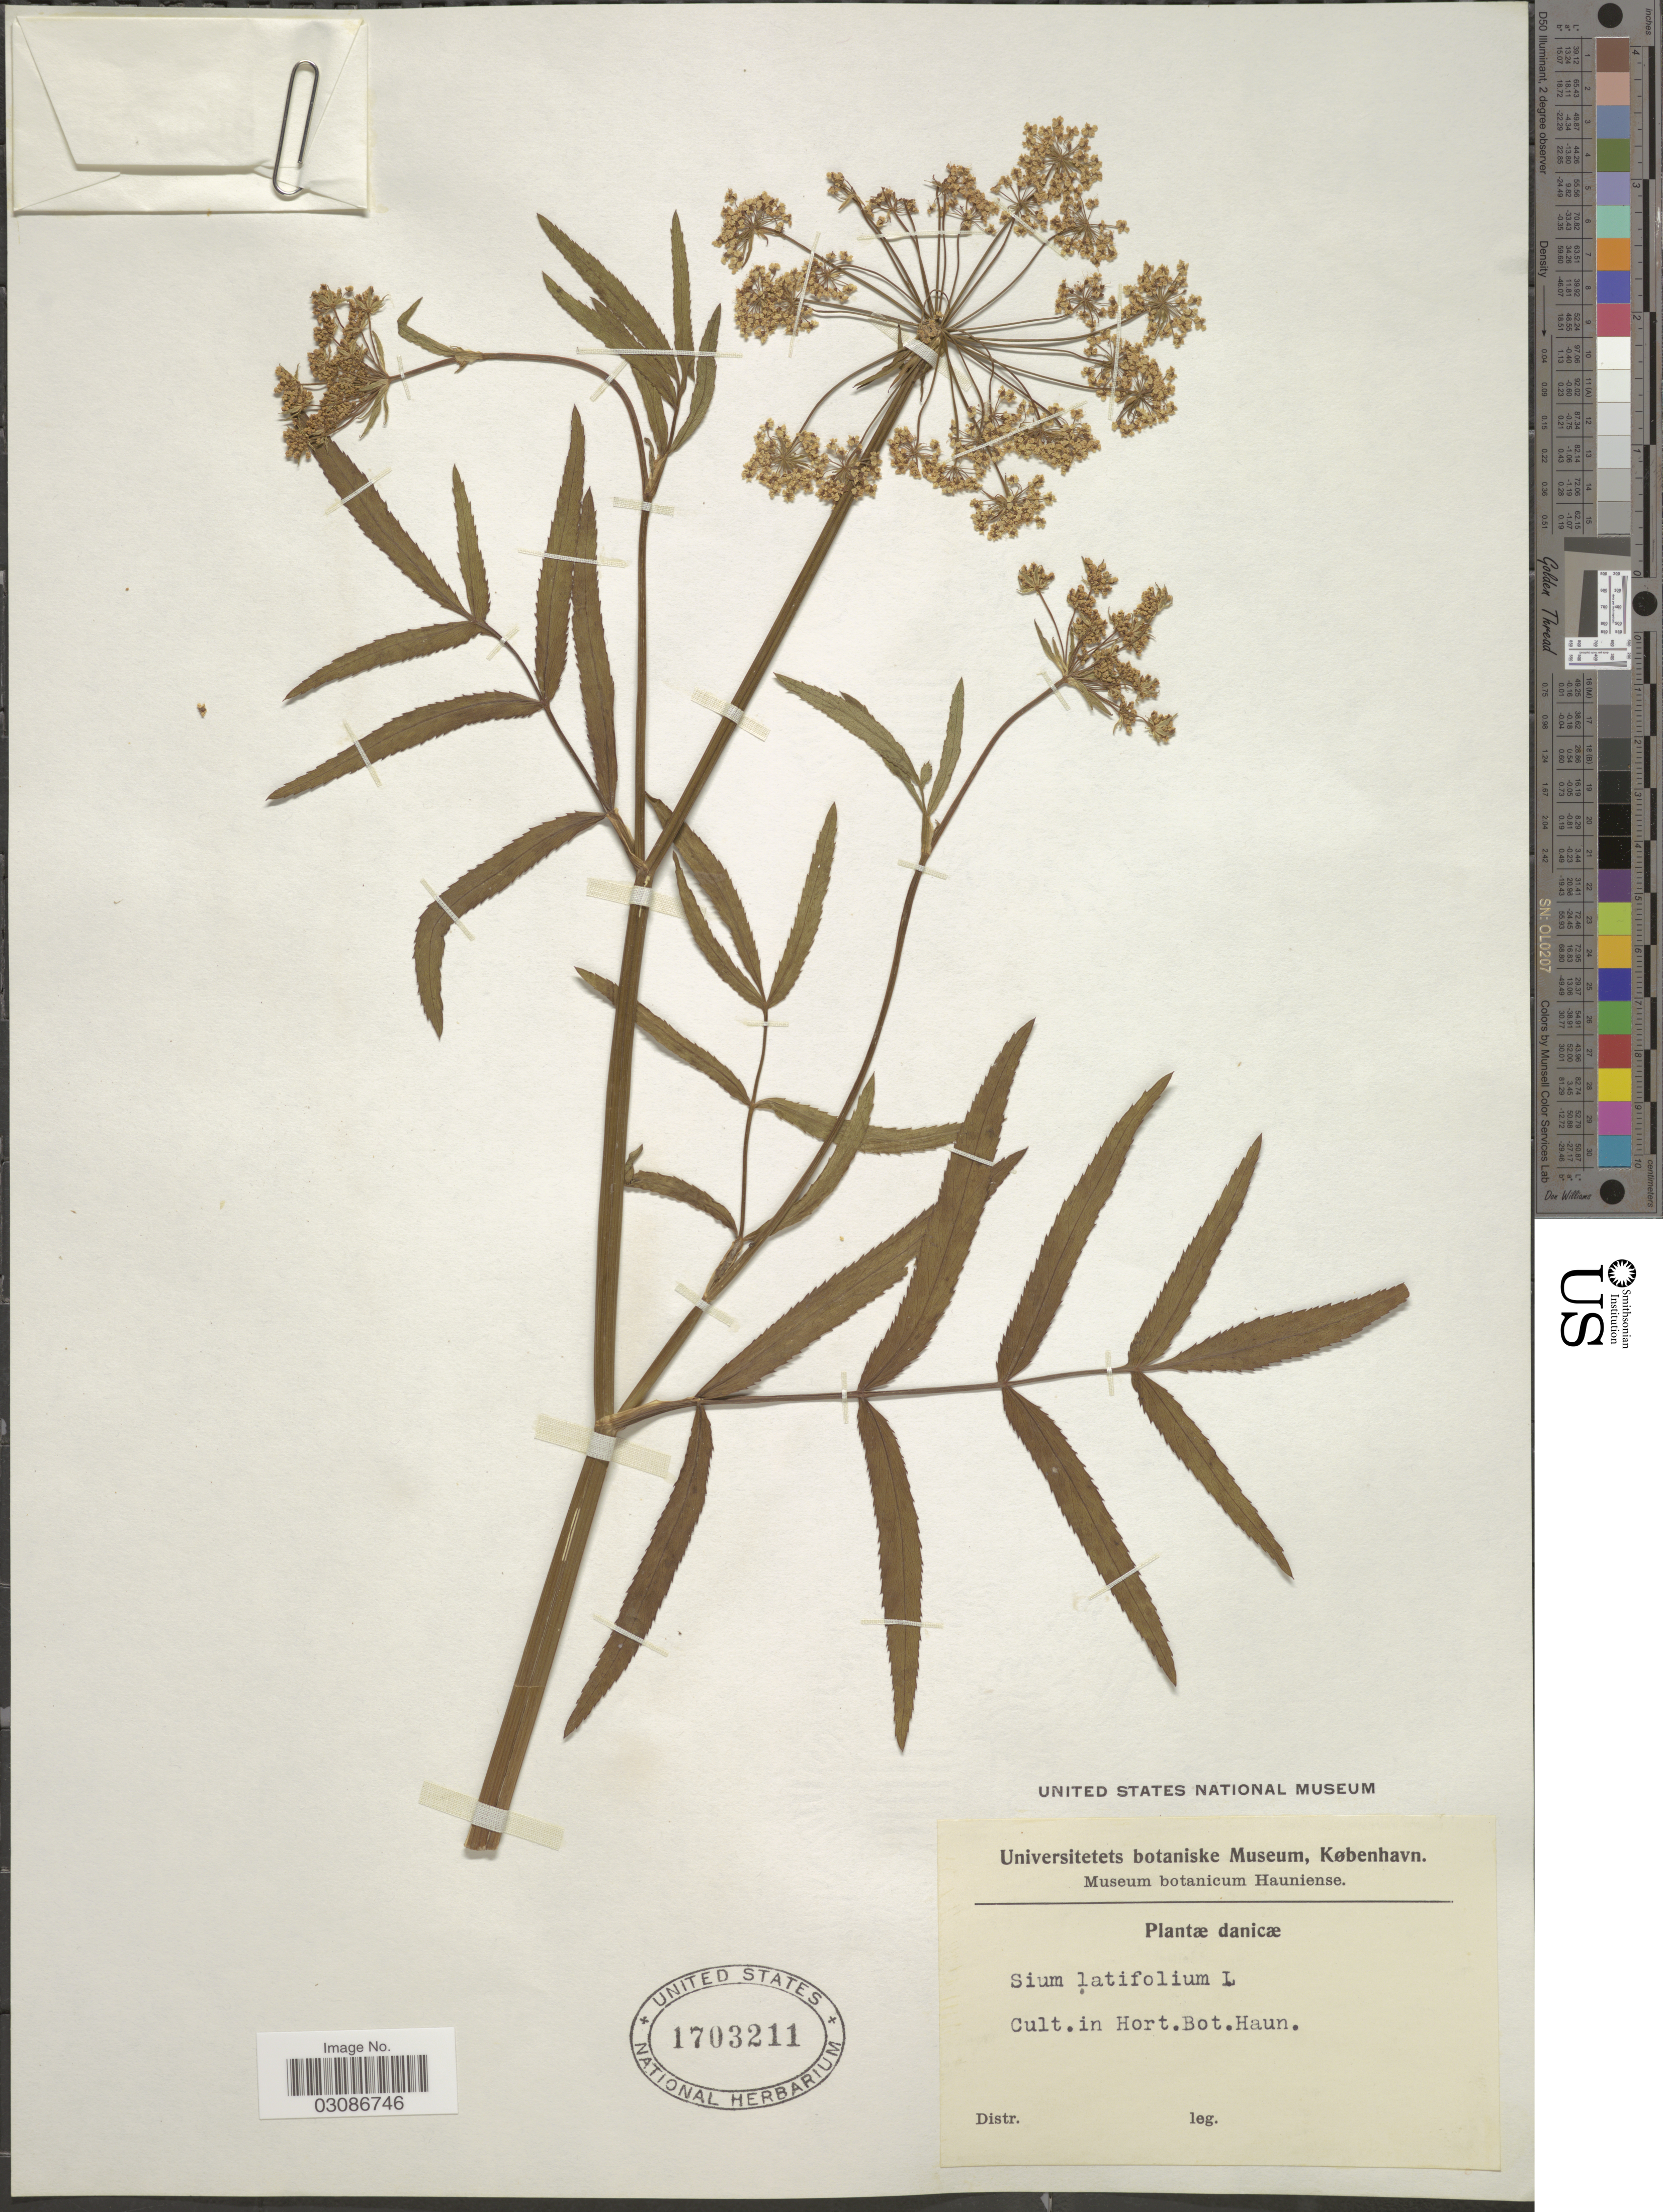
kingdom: Plantae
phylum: Tracheophyta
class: Magnoliopsida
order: Apiales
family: Apiaceae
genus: Sium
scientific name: Sium ninsi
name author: Thunb.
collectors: ex Museo botanicum Hauniense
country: Denmark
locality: Danicae. Cult. in Hort. Bot. Haun.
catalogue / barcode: US 1703211